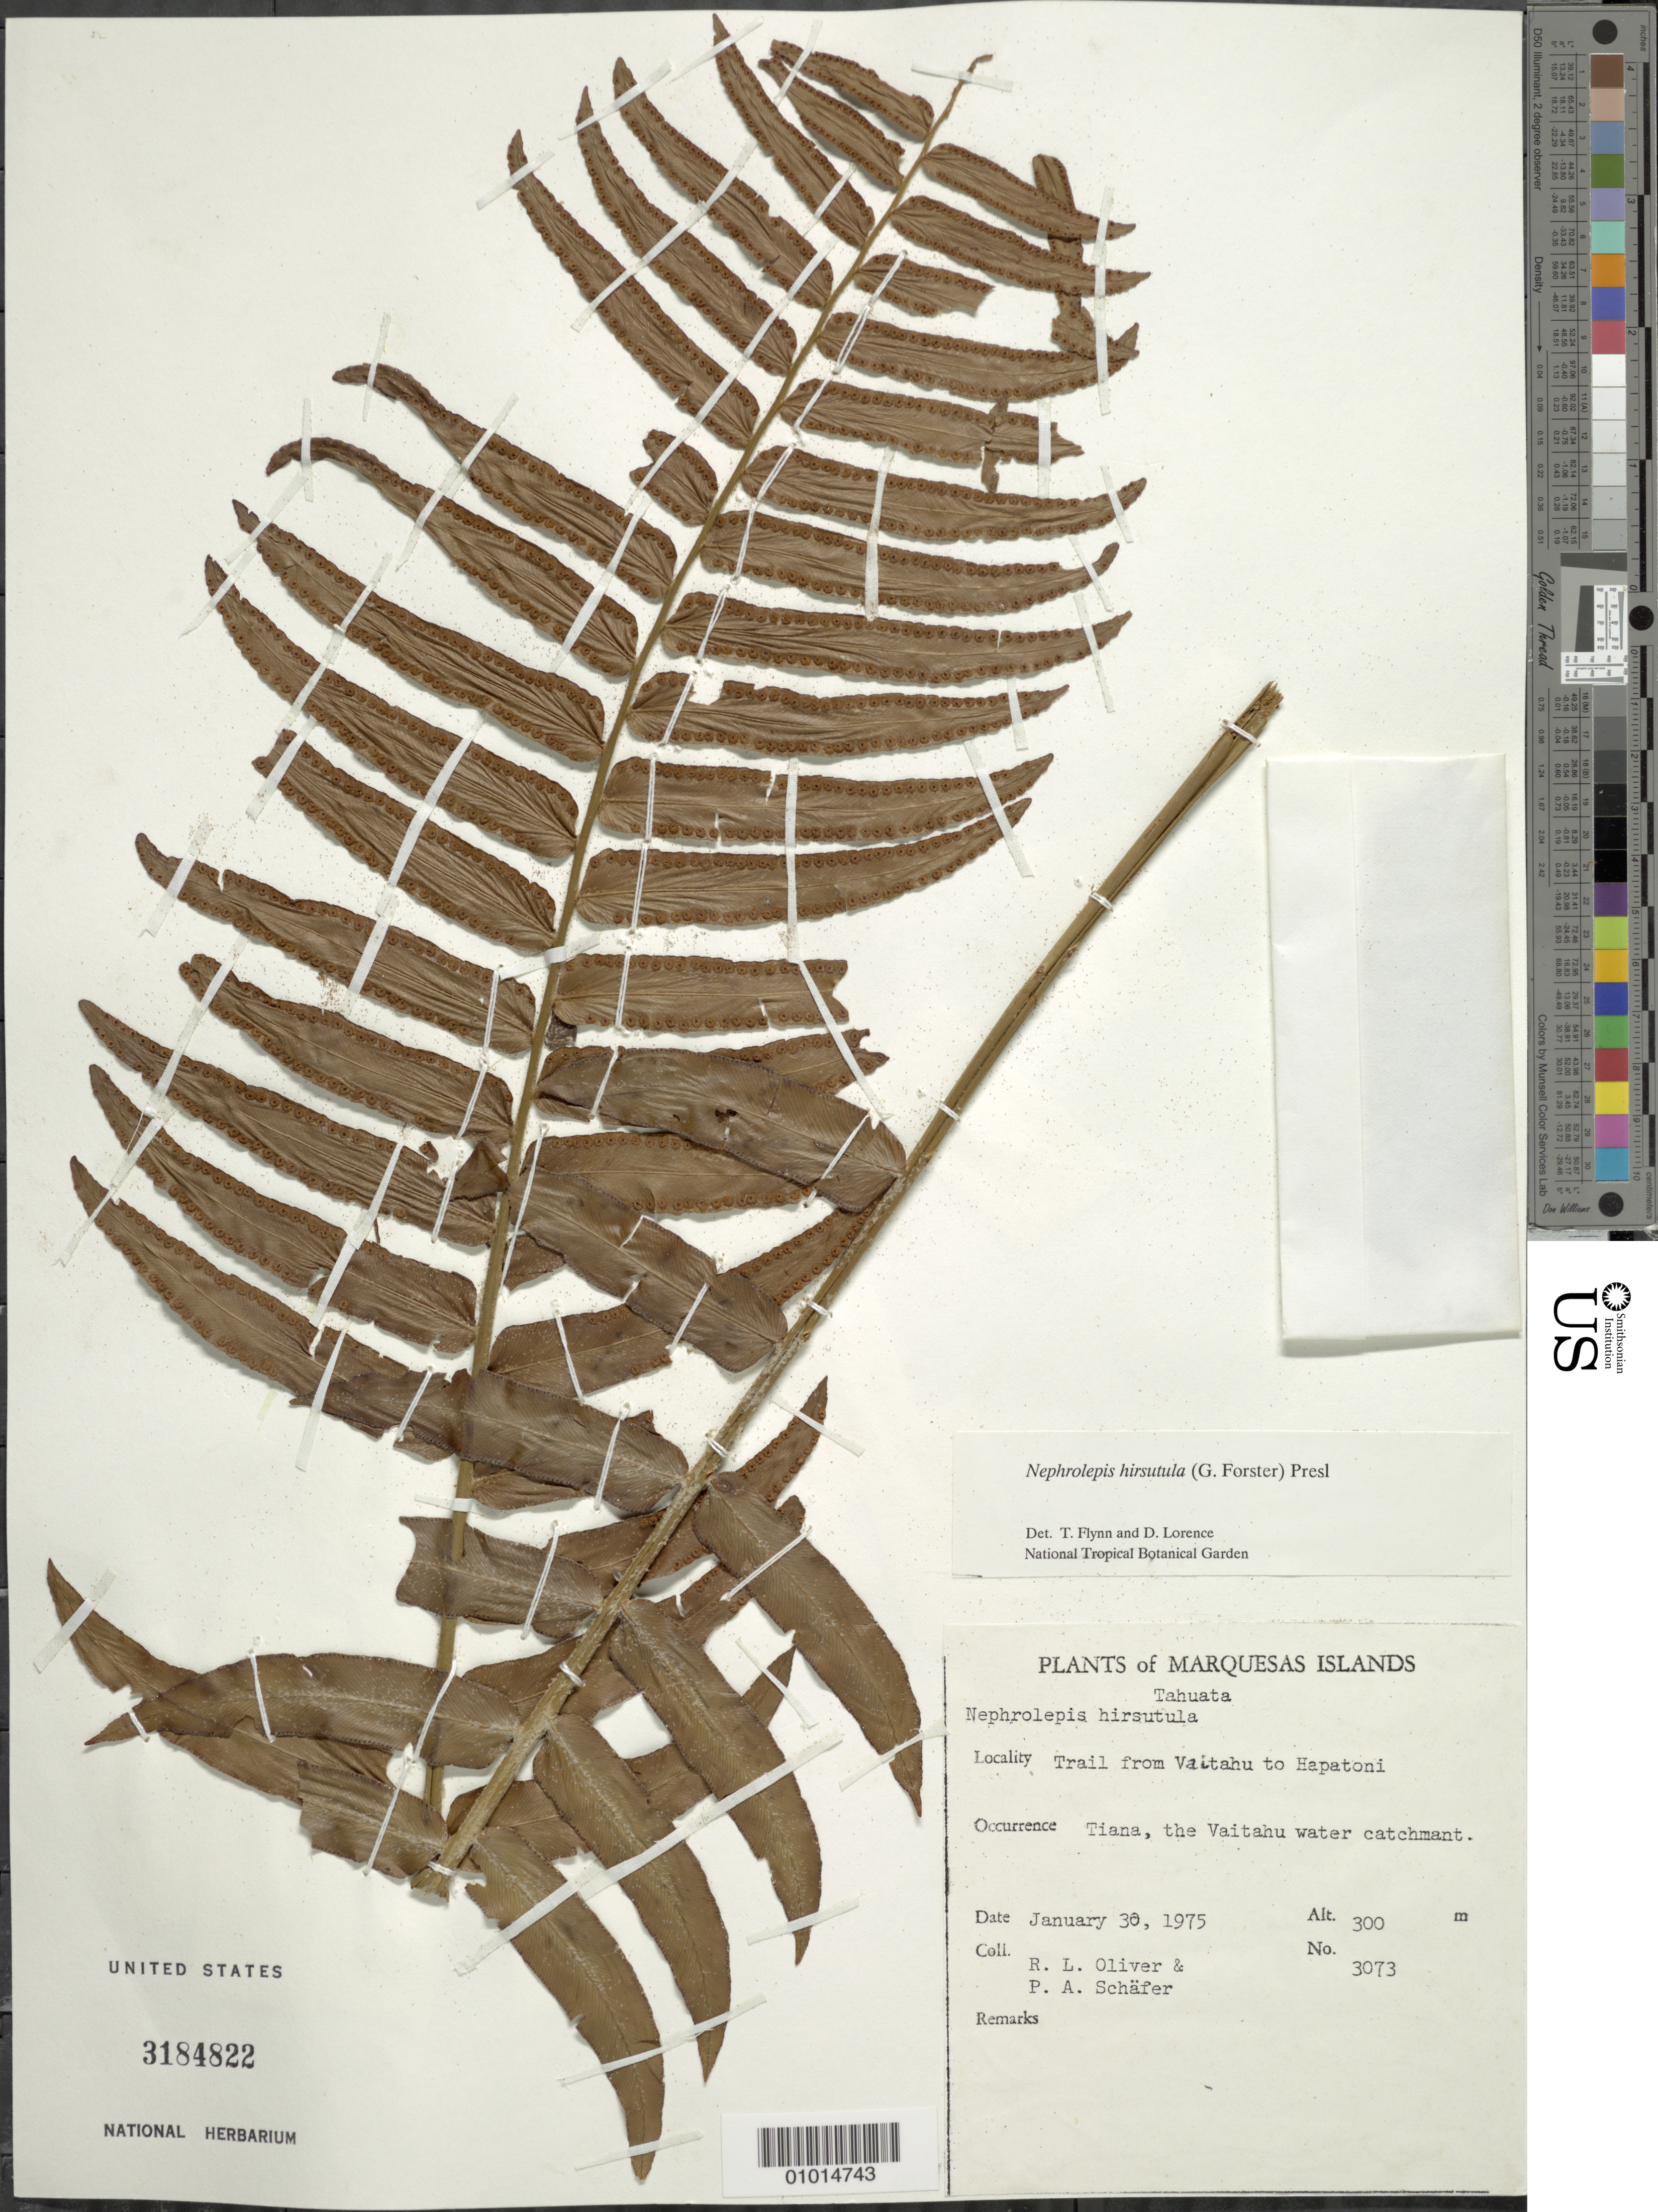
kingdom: Plantae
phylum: Tracheophyta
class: Polypodiopsida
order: Polypodiales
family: Nephrolepidaceae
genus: Nephrolepis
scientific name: Nephrolepis hirsutula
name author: (G. Forst.) C. Presl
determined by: Lorence, David H., (PTBG), National Tropical Botanical Garden (UNITED STATES)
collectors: R. L. Oliver & P. A. Schäfer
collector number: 3073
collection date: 1975-01-30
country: French Polynesia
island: Tahuata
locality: Trail from Vaitahu to Hapatoni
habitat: Tiana, the Vaitahu water catchment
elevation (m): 300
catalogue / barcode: US 3184822